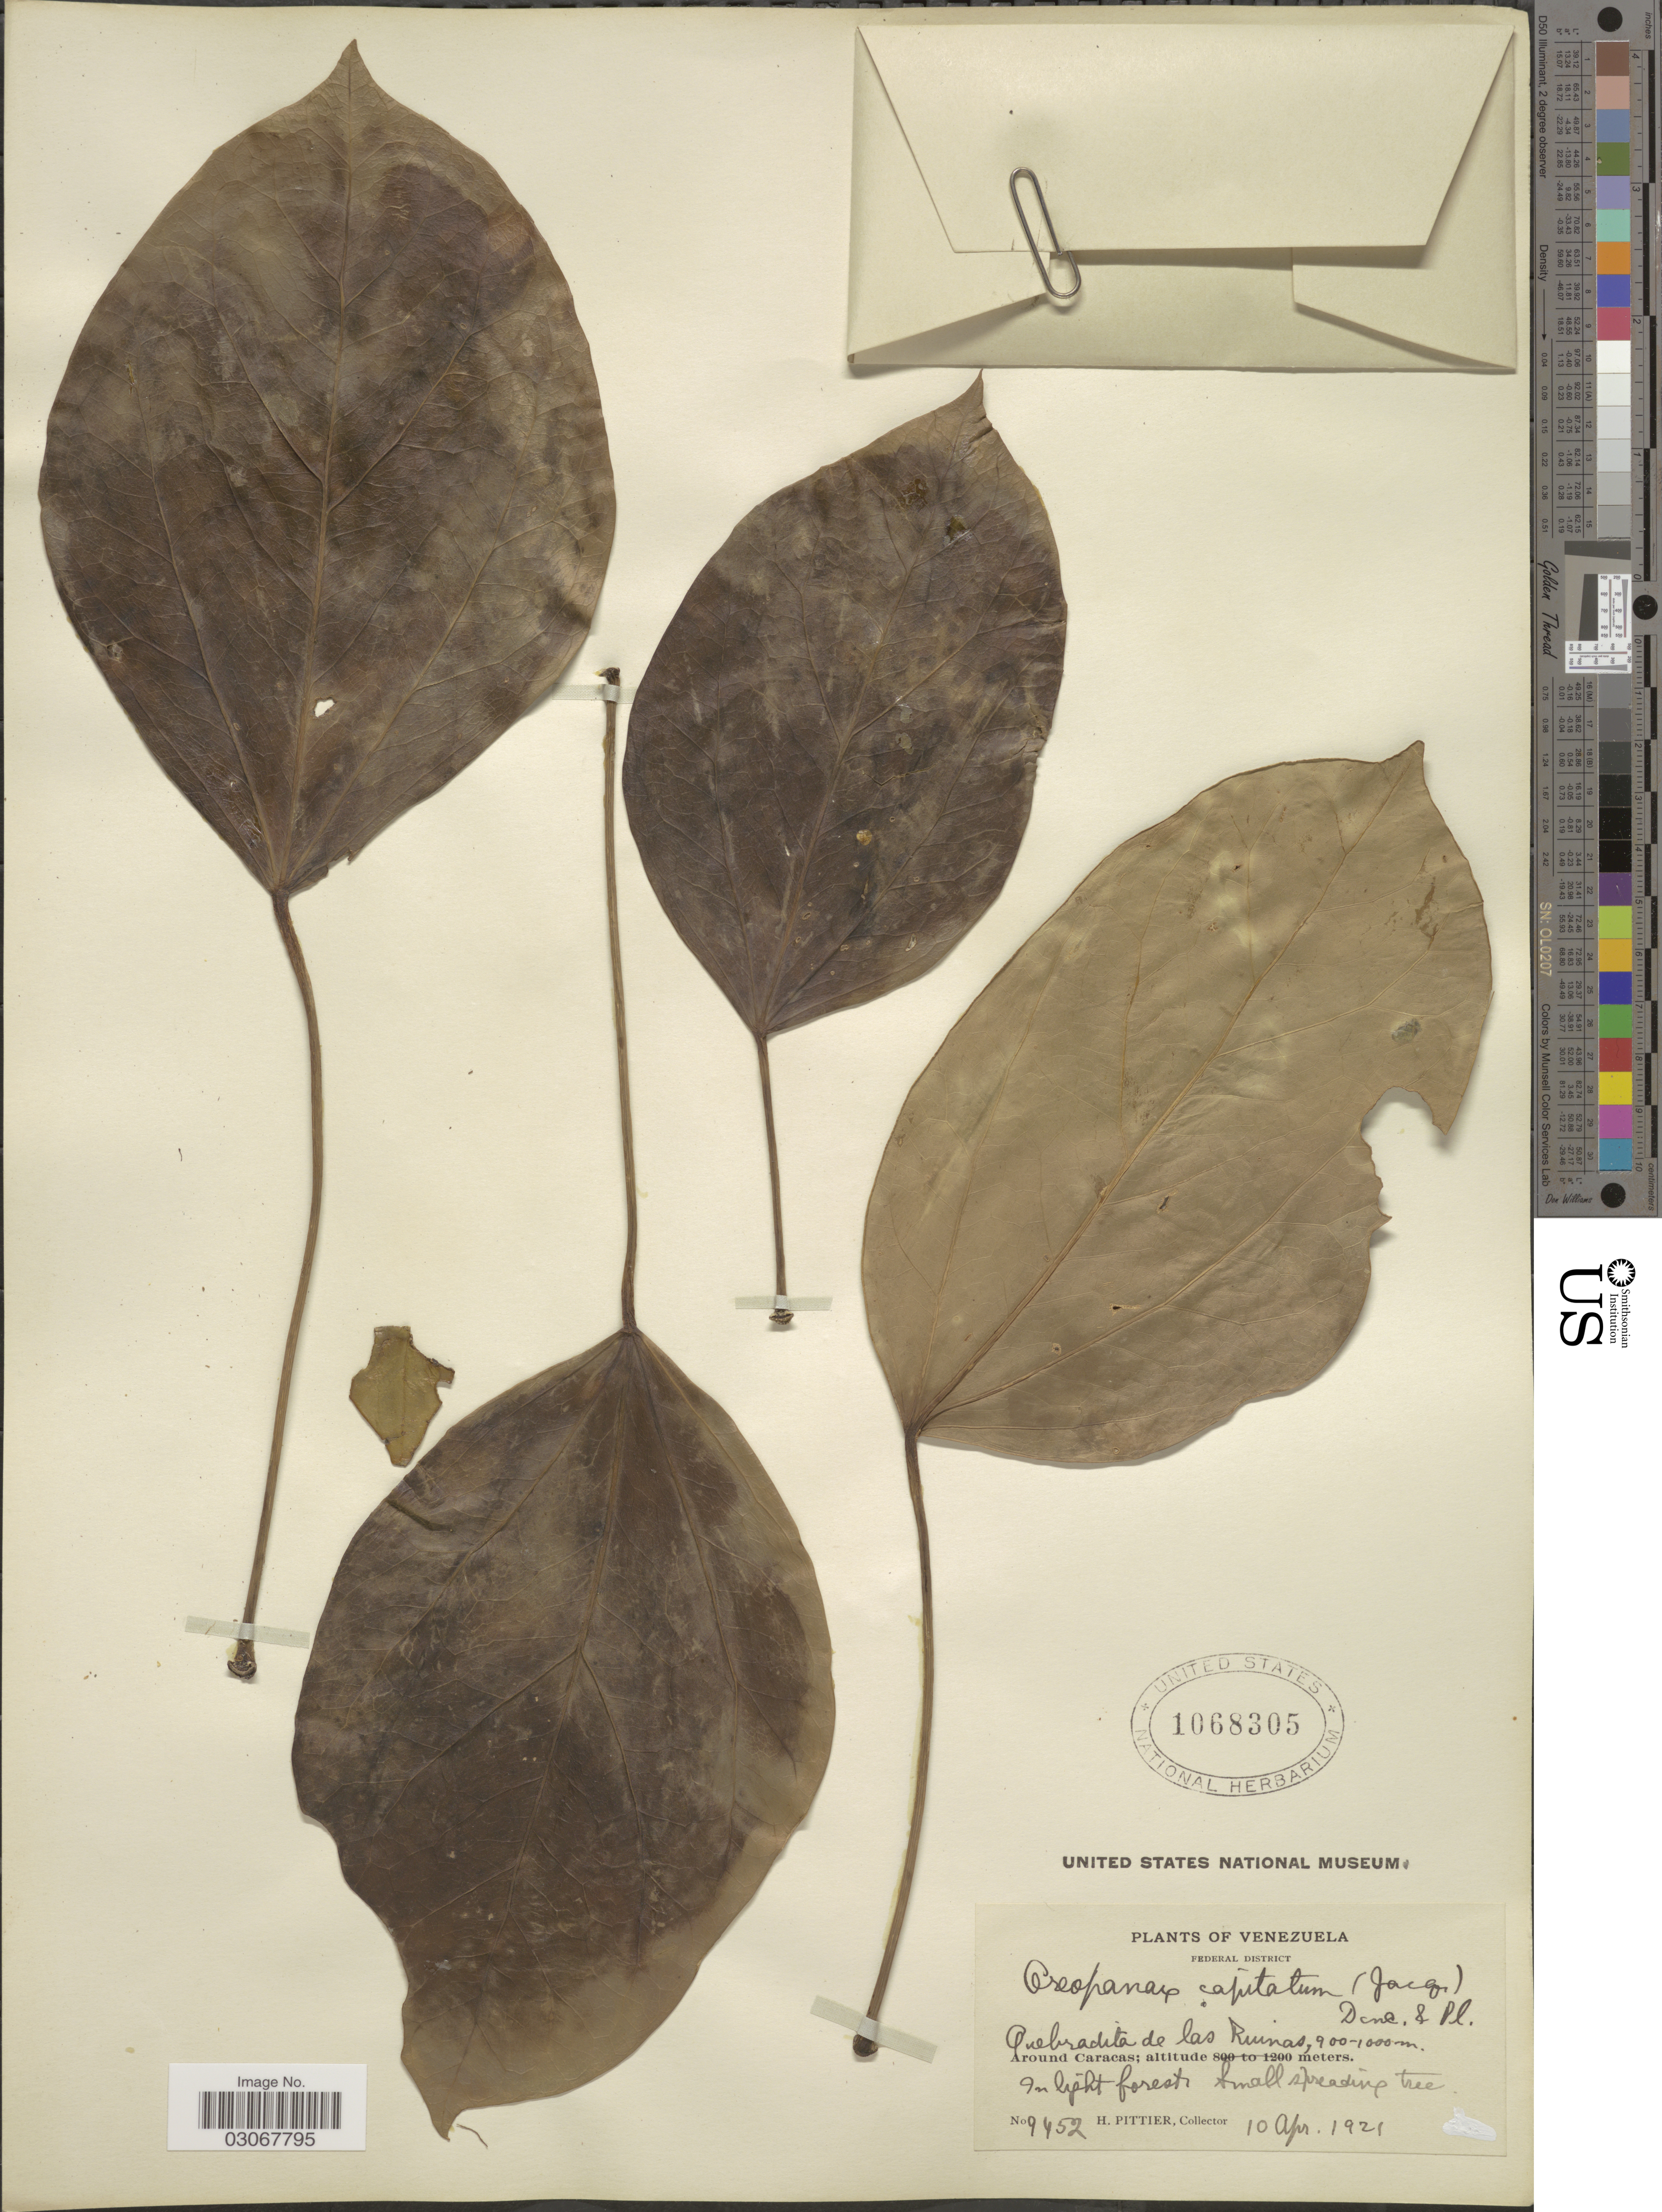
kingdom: Plantae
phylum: Tracheophyta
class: Magnoliopsida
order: Apiales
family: Araliaceae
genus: Oreopanax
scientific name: Oreopanax capitatus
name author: (Jacq.) Decne. & Planch.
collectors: H. F. Pittier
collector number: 9452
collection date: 1921-04-10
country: Venezuela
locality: Federal District. Quebradita de las Ruinas. Around Caracas.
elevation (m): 900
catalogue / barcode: US 1068305